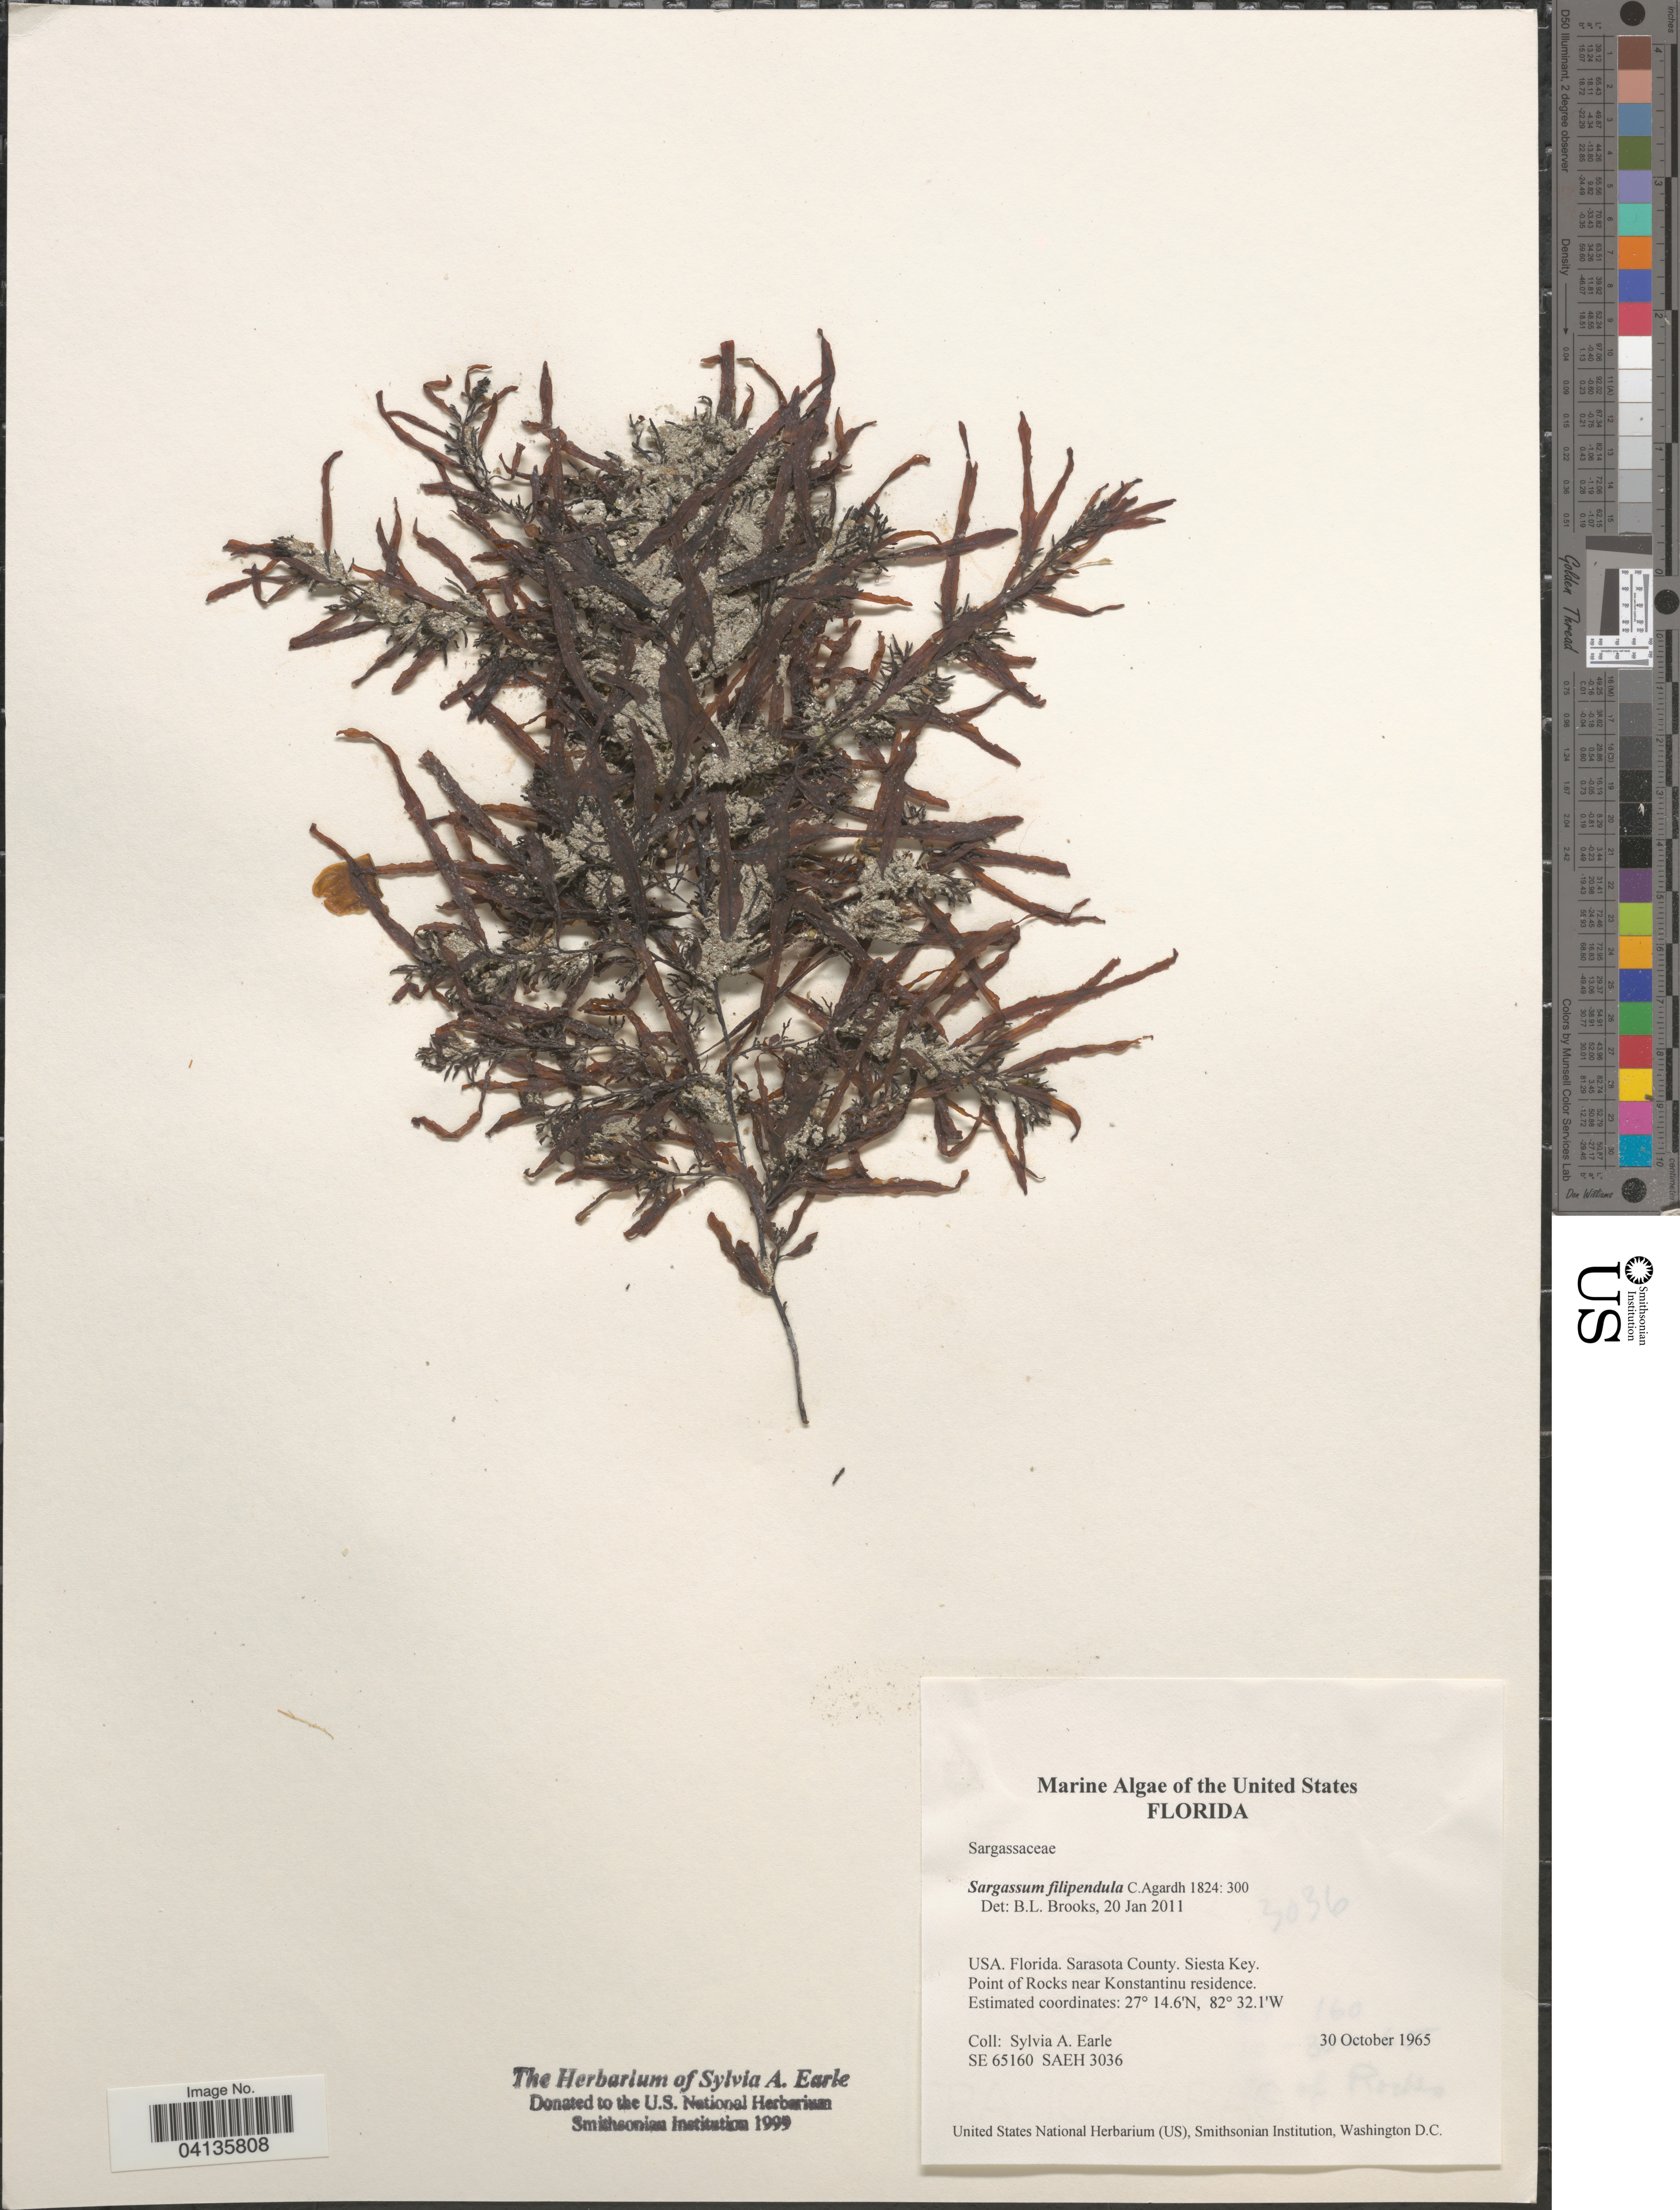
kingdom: Chromista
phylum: Ochrophyta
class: Phaeophyceae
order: Fucales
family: Sargassaceae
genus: Sargassum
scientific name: Sargassum filipendula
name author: C. Agardh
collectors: S. A. Earle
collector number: SE 65160 / SAEH 3036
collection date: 1965-10-30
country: United States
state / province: Florida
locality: Sarasota County. Siesta Key. Point of Rocks near Konstantinu residence.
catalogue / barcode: US 238640